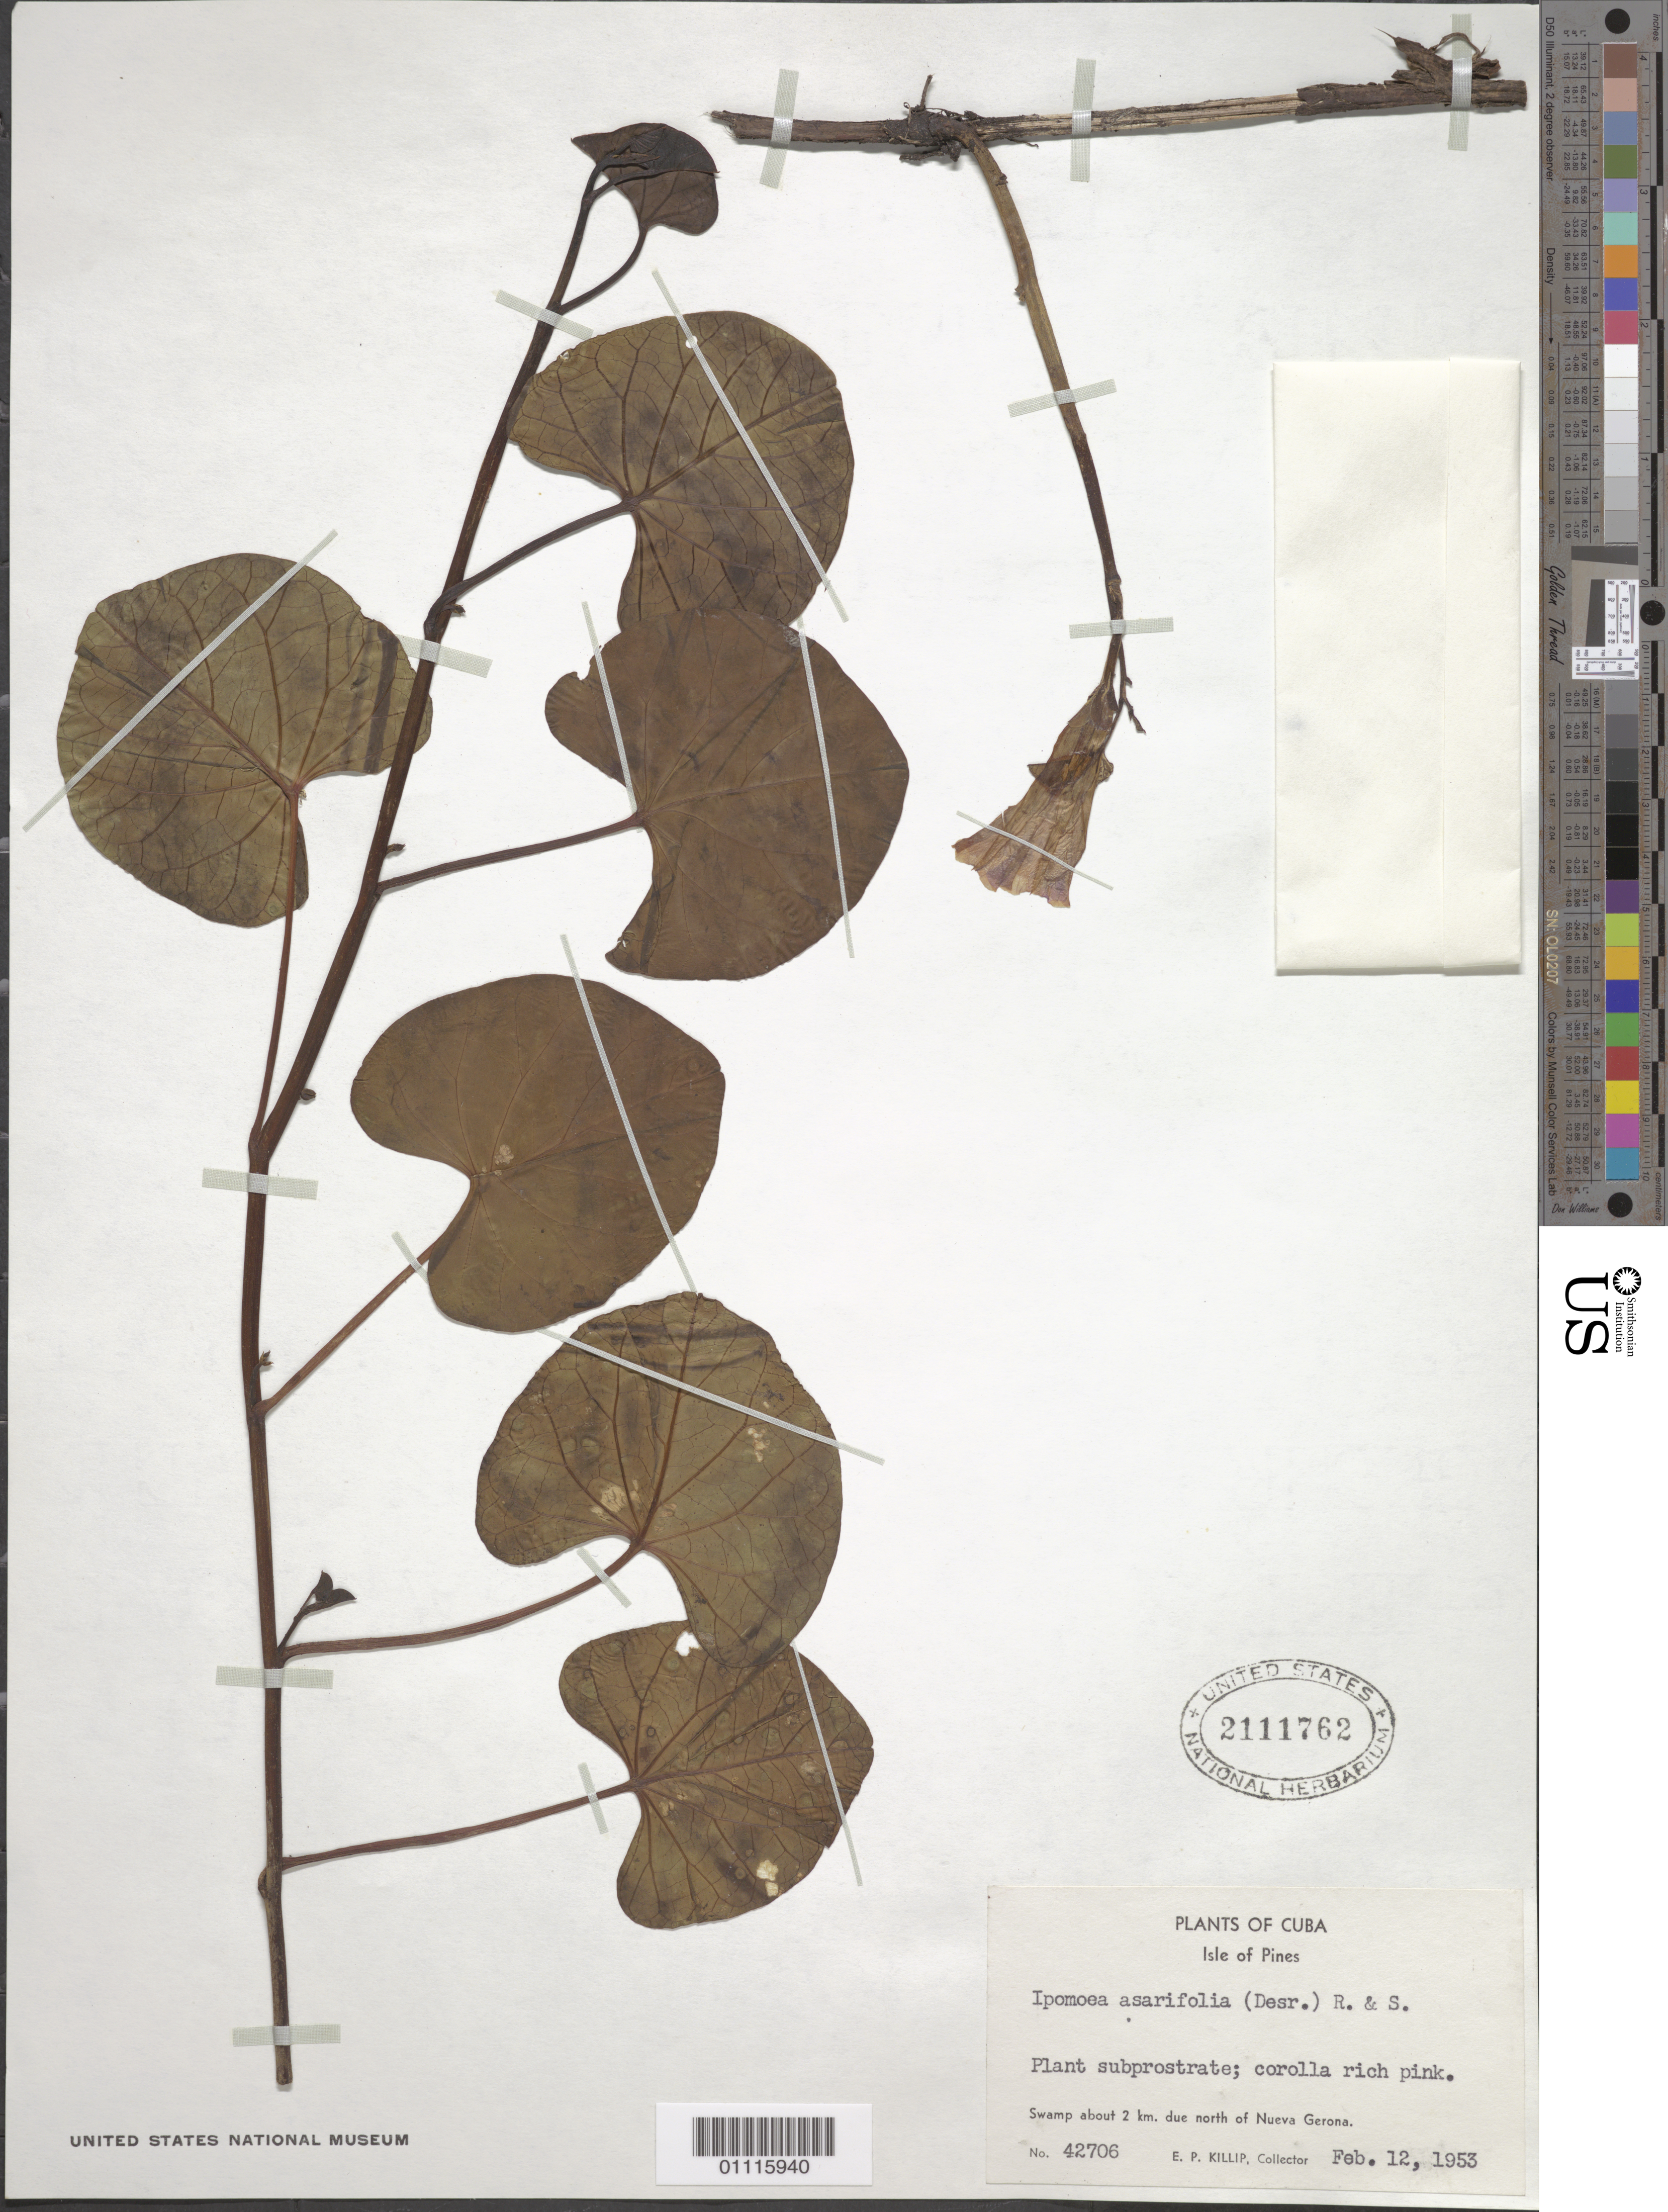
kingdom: Plantae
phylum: Tracheophyta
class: Magnoliopsida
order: Solanales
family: Convolvulaceae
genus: Ipomoea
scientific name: Ipomoea asarifolia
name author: (Desr.) Roem. & Schult.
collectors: E. P. Killip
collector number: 42706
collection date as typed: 12 Feb 1953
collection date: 1953-02-12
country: Cuba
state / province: Isla de La Juventud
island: Isla de la Juventud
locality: Swamp about 2 km due N of Nueva Gerona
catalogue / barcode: US 2111762